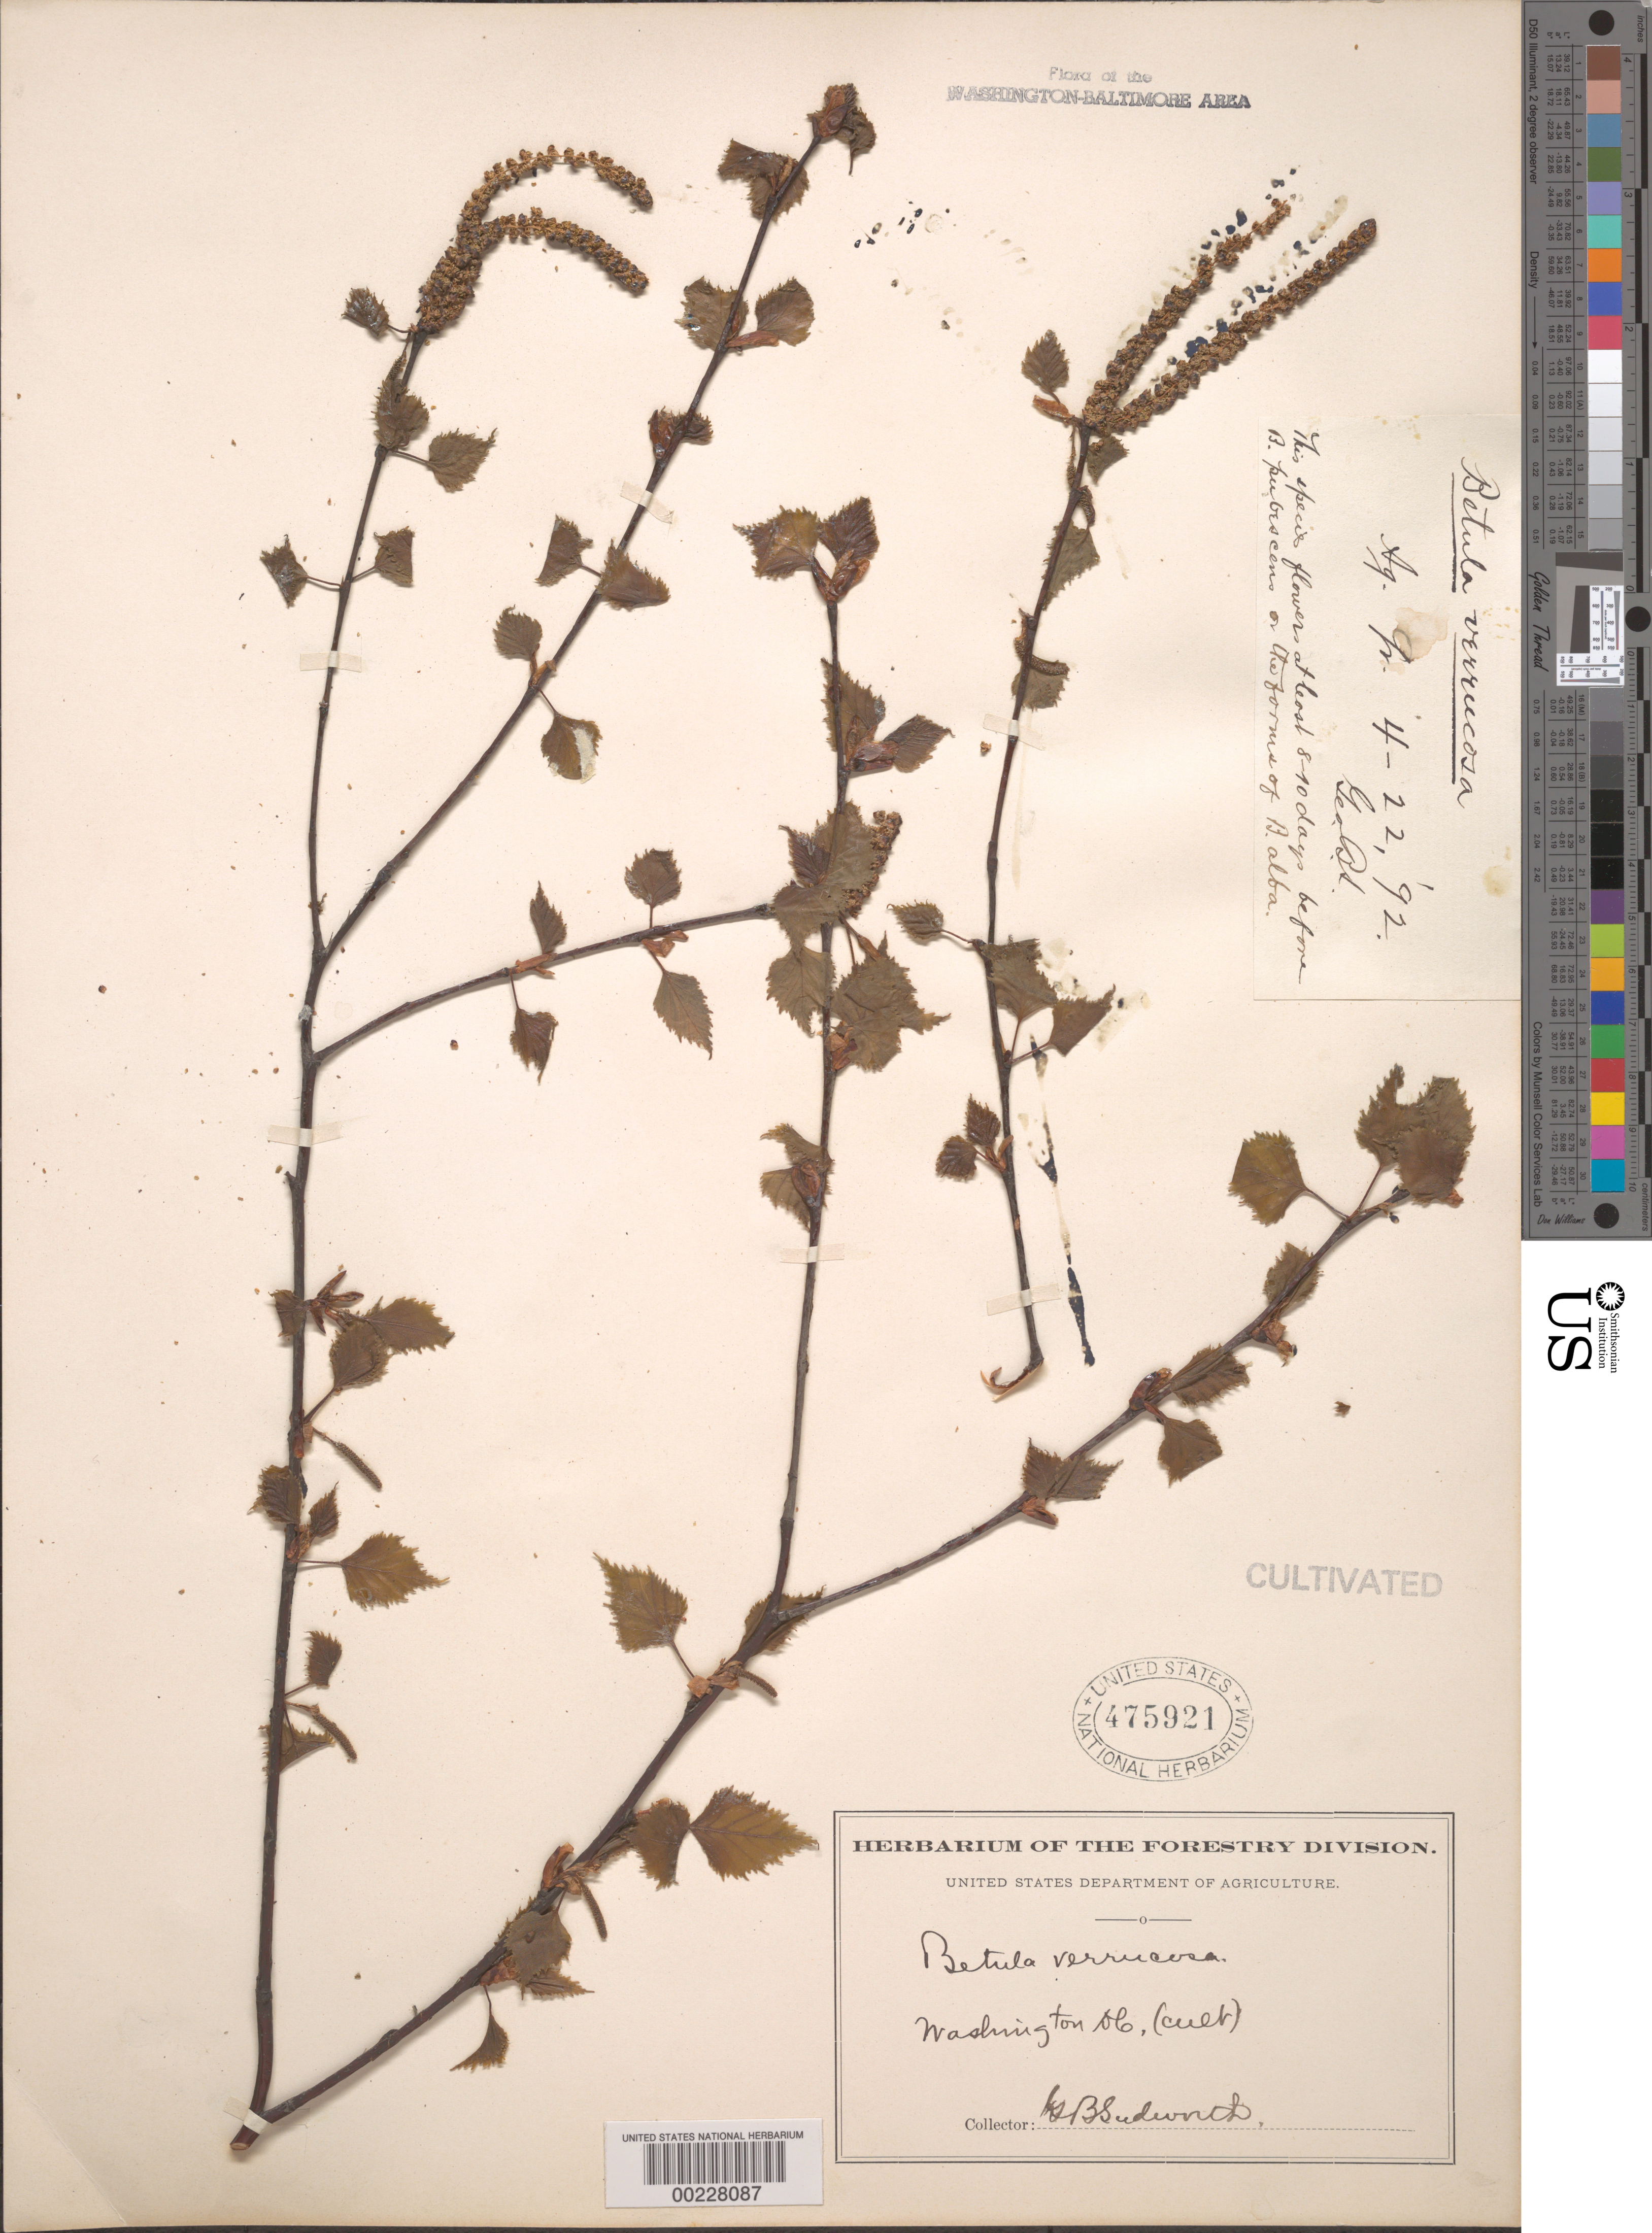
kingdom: Plantae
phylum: Tracheophyta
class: Magnoliopsida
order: Fagales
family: Betulaceae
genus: Betula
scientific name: Betula verrucosa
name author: Ehrh.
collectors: G. B. Sudworth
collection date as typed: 22 Apr 1892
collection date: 1892-04-22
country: United States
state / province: District of Columbia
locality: Agricultural grounds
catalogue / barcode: US 475921